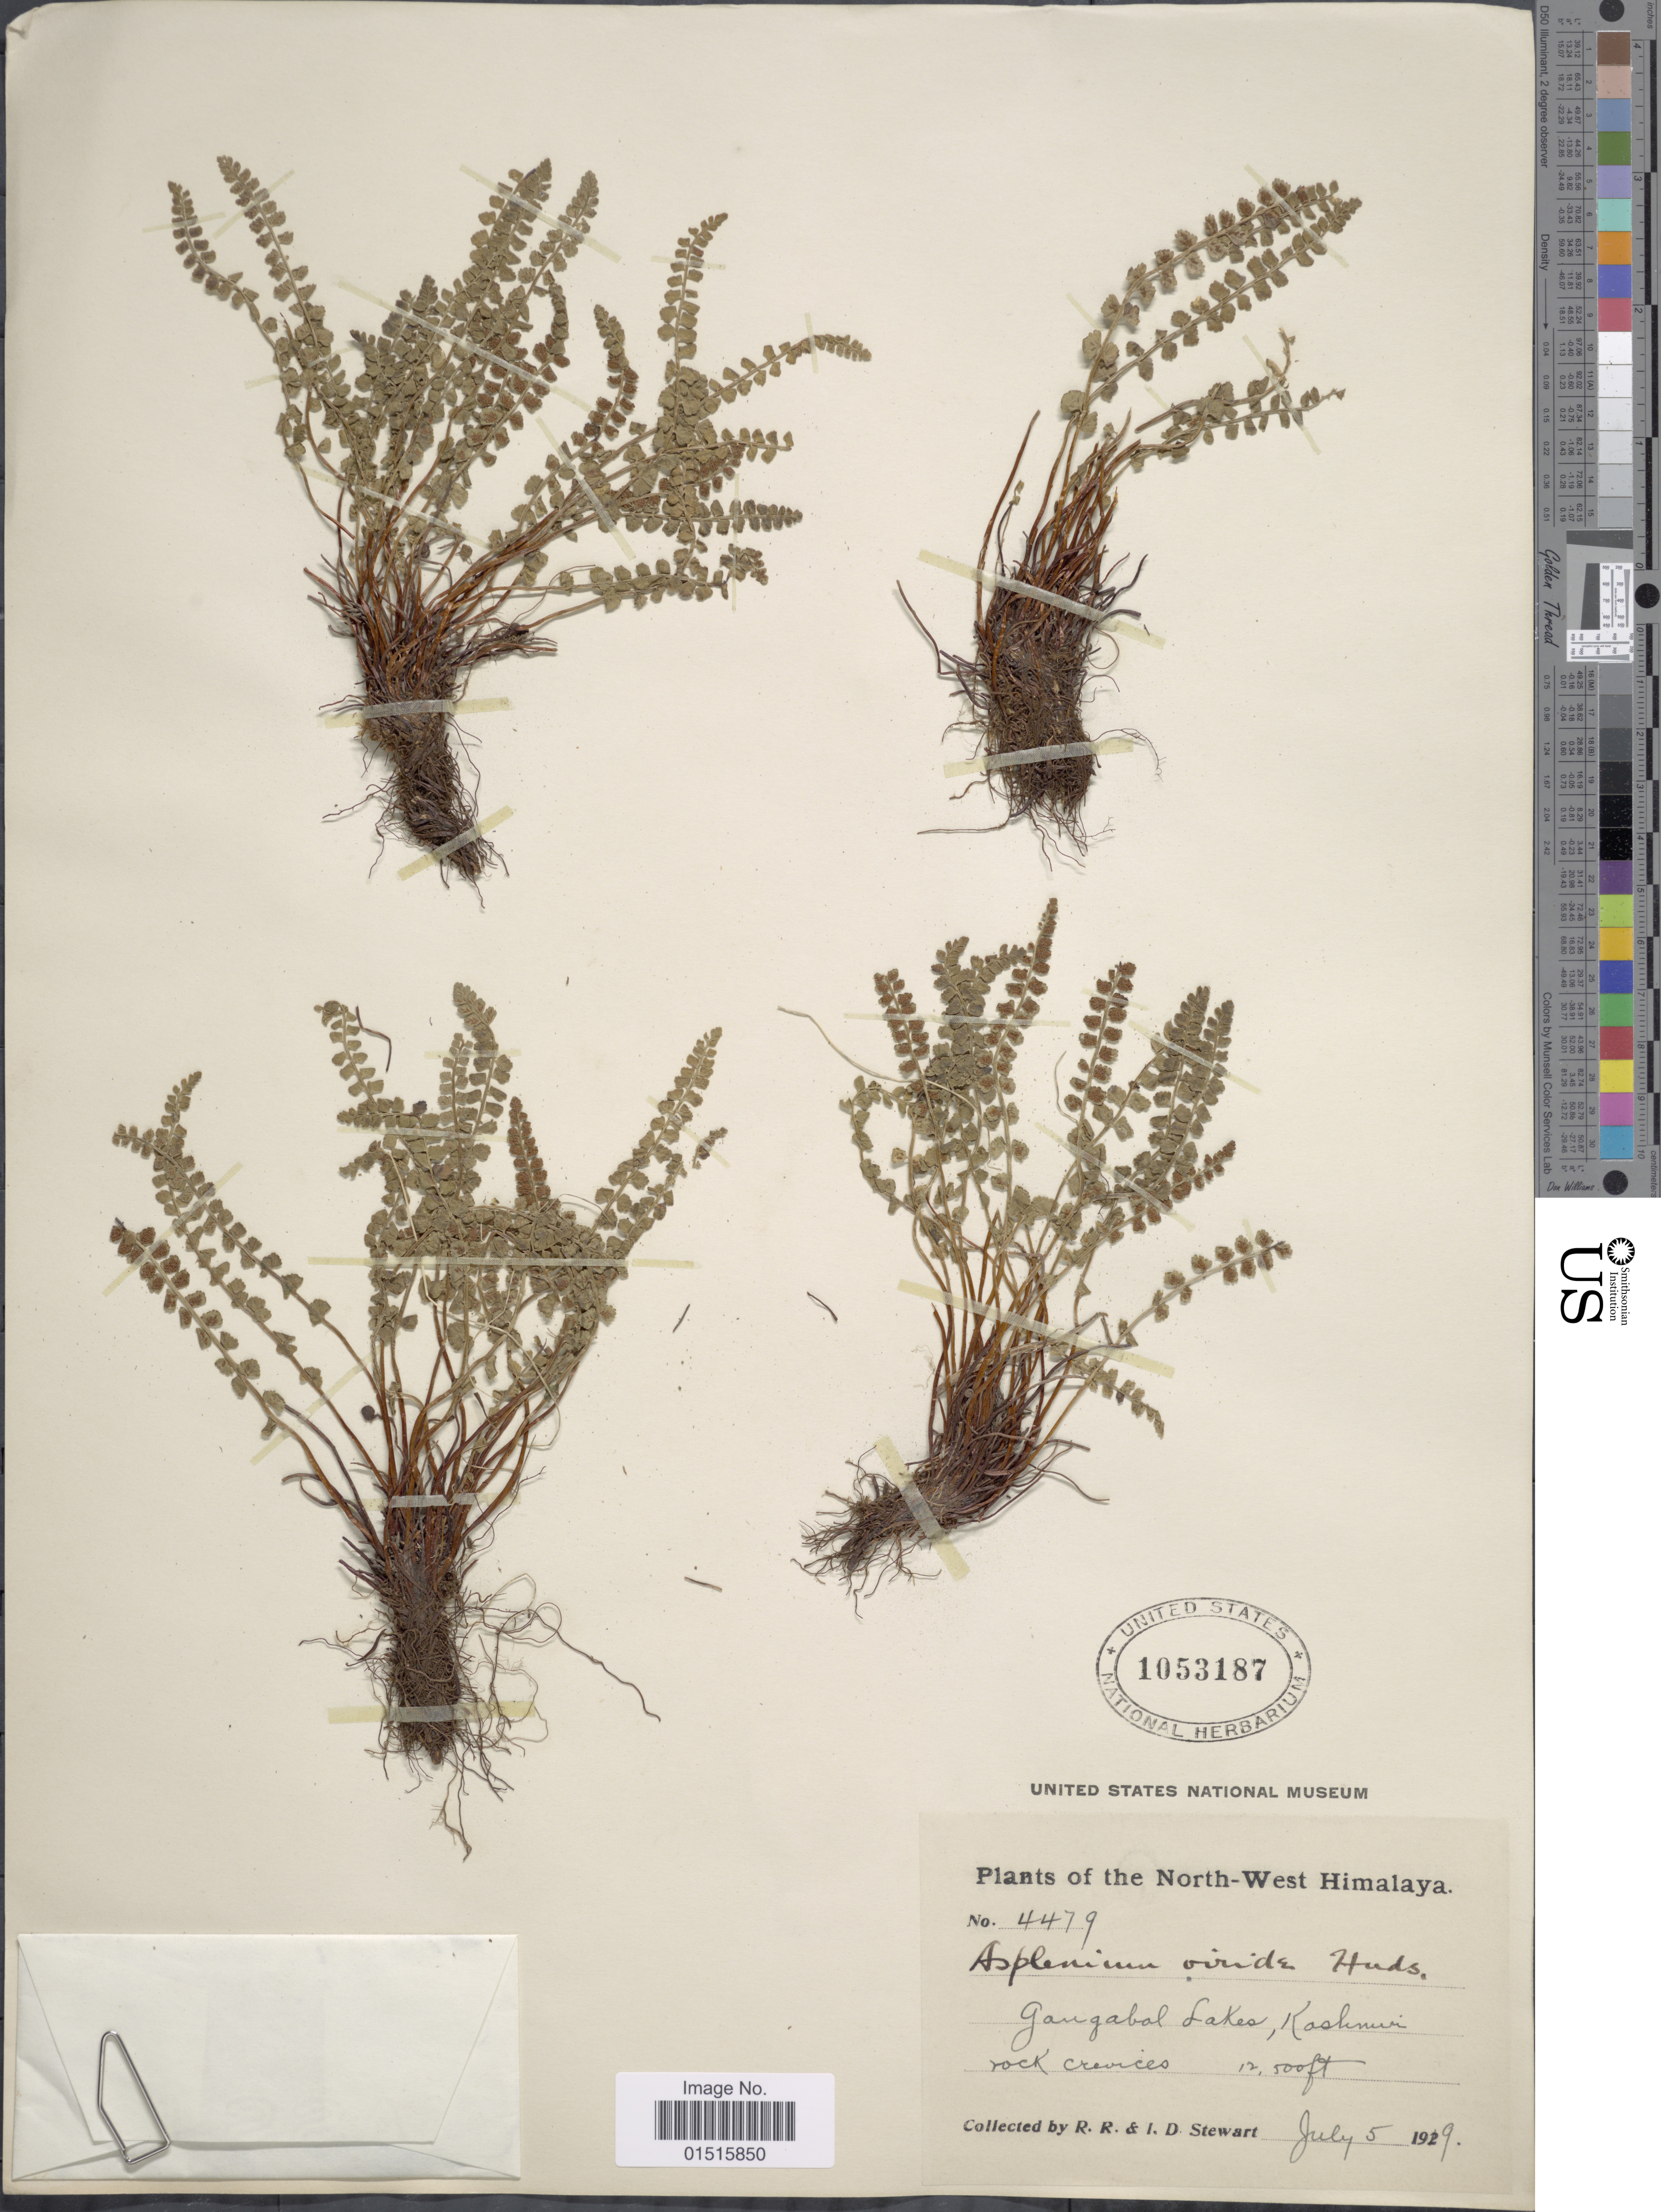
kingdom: Plantae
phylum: Tracheophyta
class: Polypodiopsida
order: Polypodiales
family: Aspleniaceae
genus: Asplenium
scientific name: Asplenium viride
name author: Huds.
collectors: R. R. Stewart & I. Stewart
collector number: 4479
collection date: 1919-07-05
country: India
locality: Plants of North- west Himalaya, Gangabal Lakes, Kashmir rock crevices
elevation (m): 3810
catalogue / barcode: US 1053187